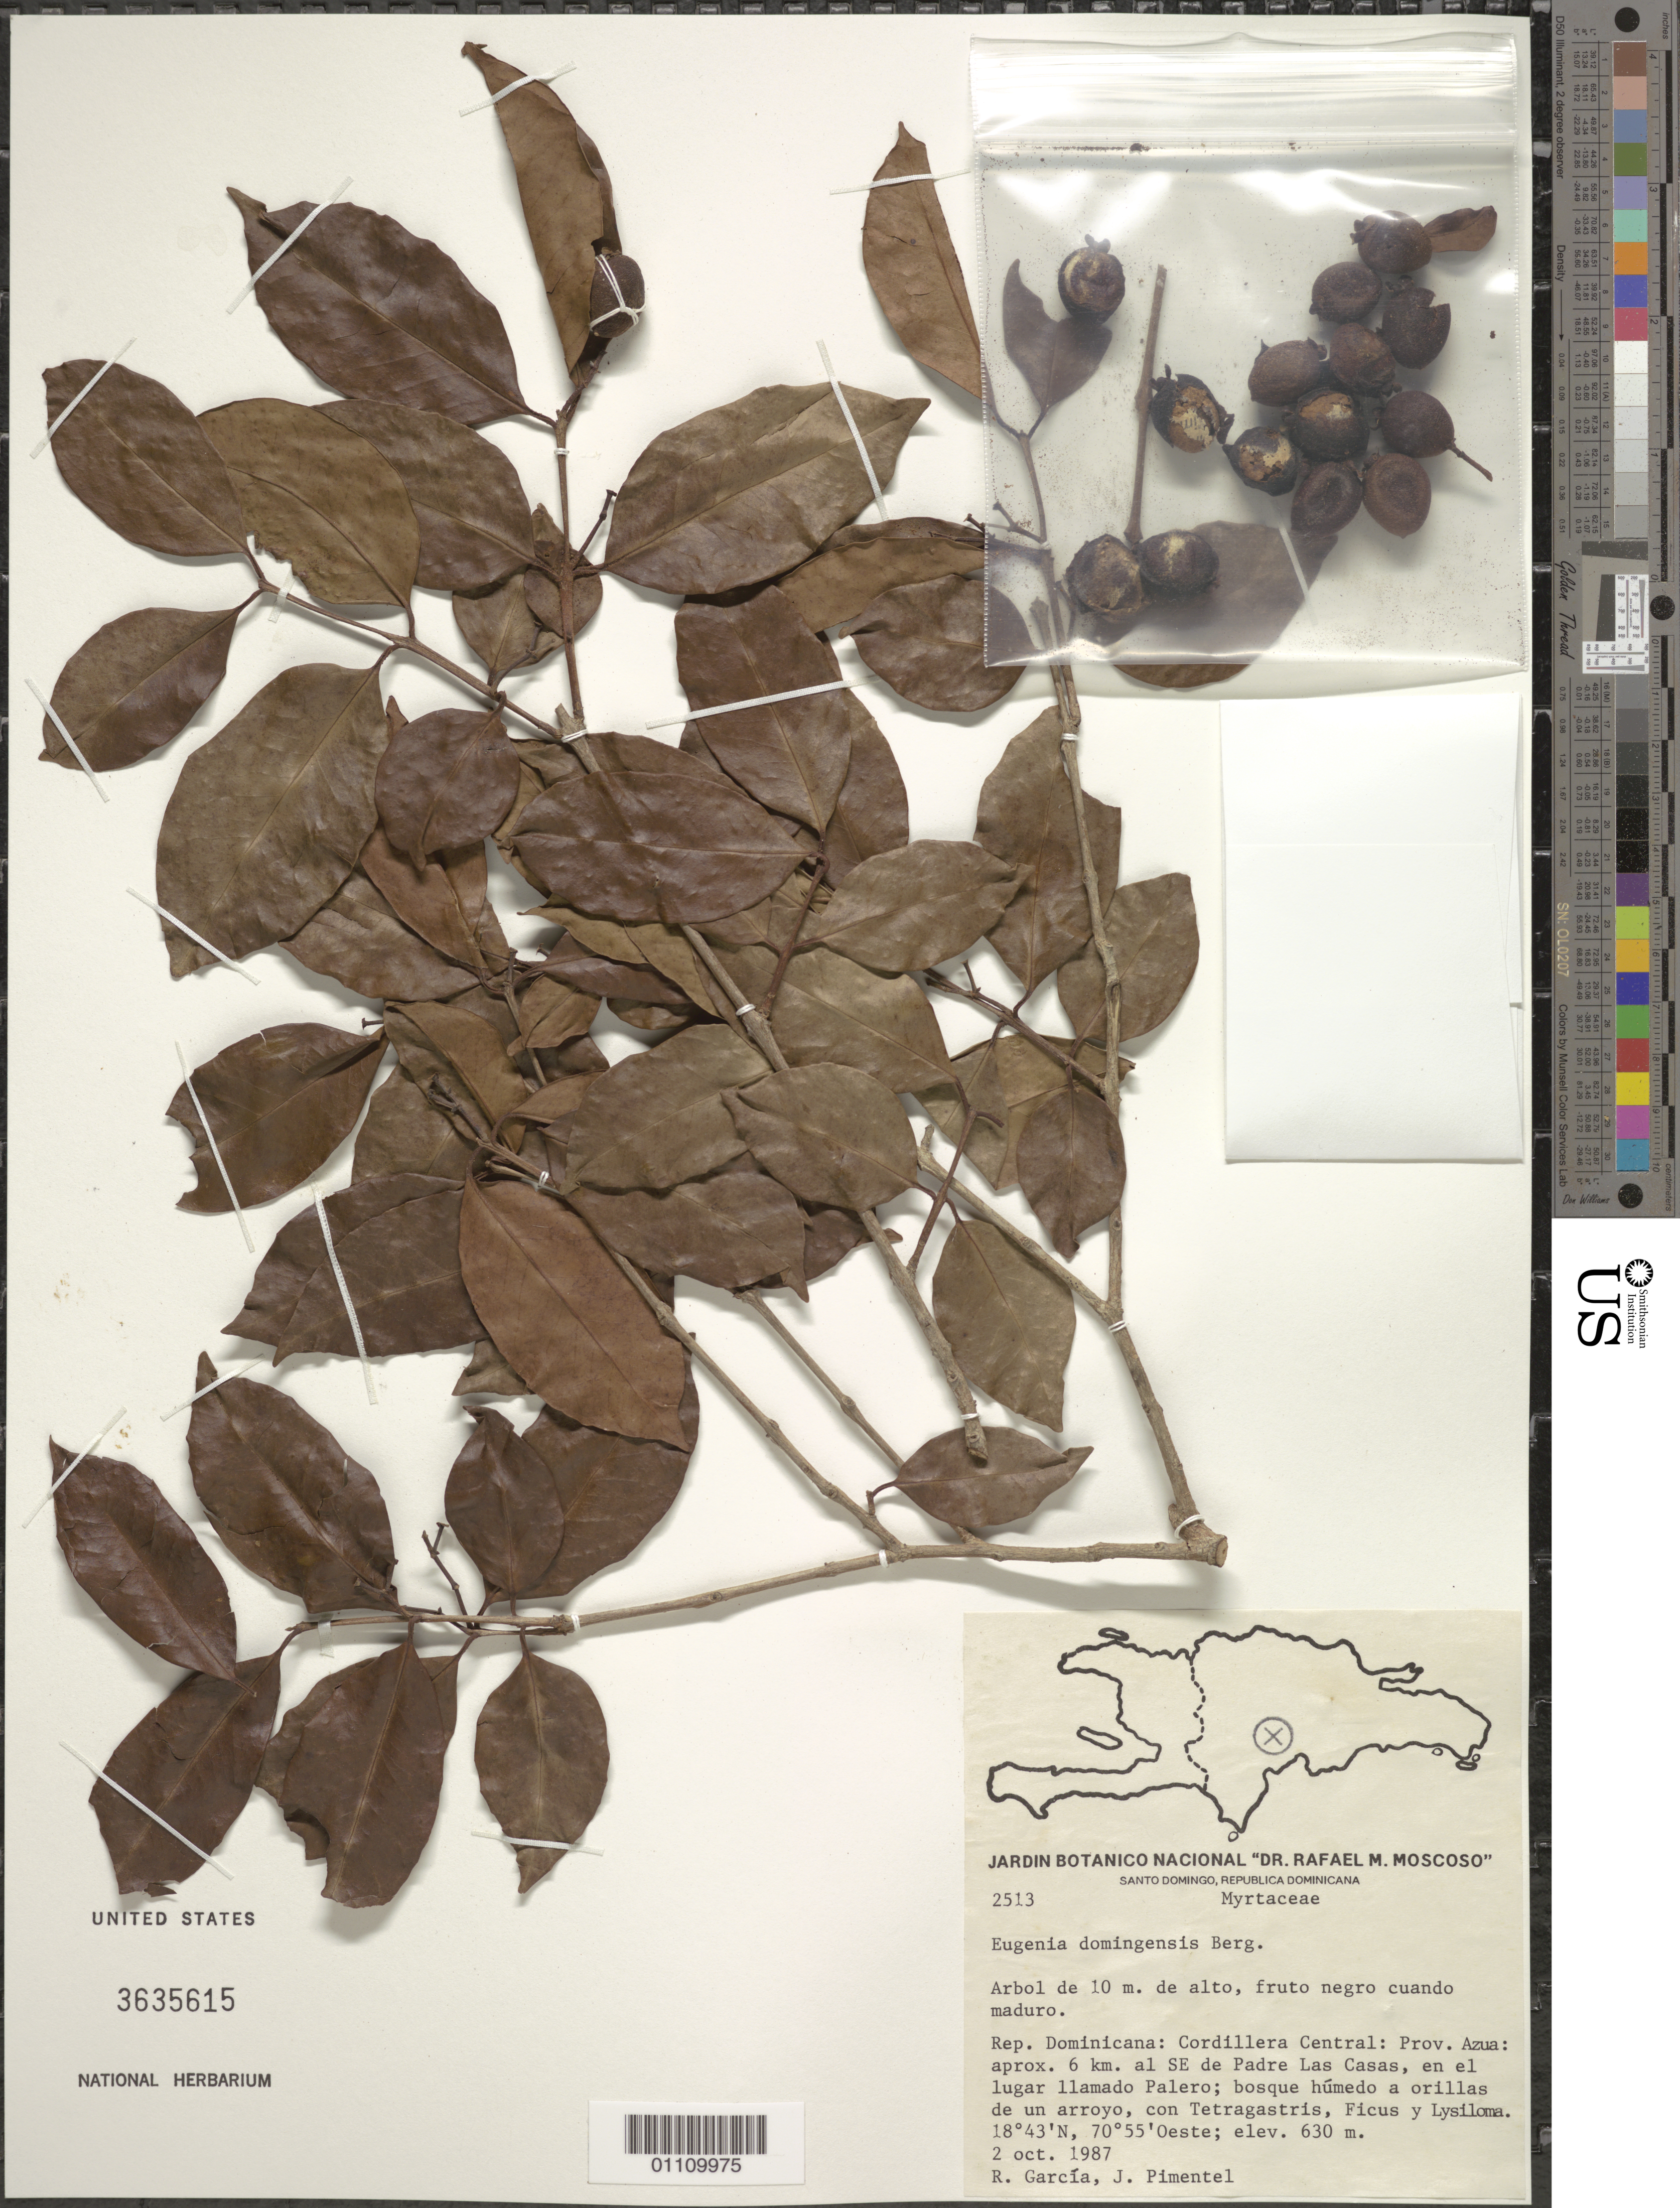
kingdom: Plantae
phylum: Tracheophyta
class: Magnoliopsida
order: Myrtales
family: Myrtaceae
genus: Eugenia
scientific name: Eugenia domingensis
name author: O. Berg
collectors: R. G. García & J. Pimentel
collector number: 2513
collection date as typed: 02 Oct 1987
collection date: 1987-10-02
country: Dominican Republic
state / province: Azua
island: Hispaniola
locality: Padre Las Casas, aprox. 6 km al SE, en el lugar llamado Palero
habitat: Bosque húmedo a orillas de un arroyo, con Tetragastris, Ficus y Lysiloma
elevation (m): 630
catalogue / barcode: US 3635615